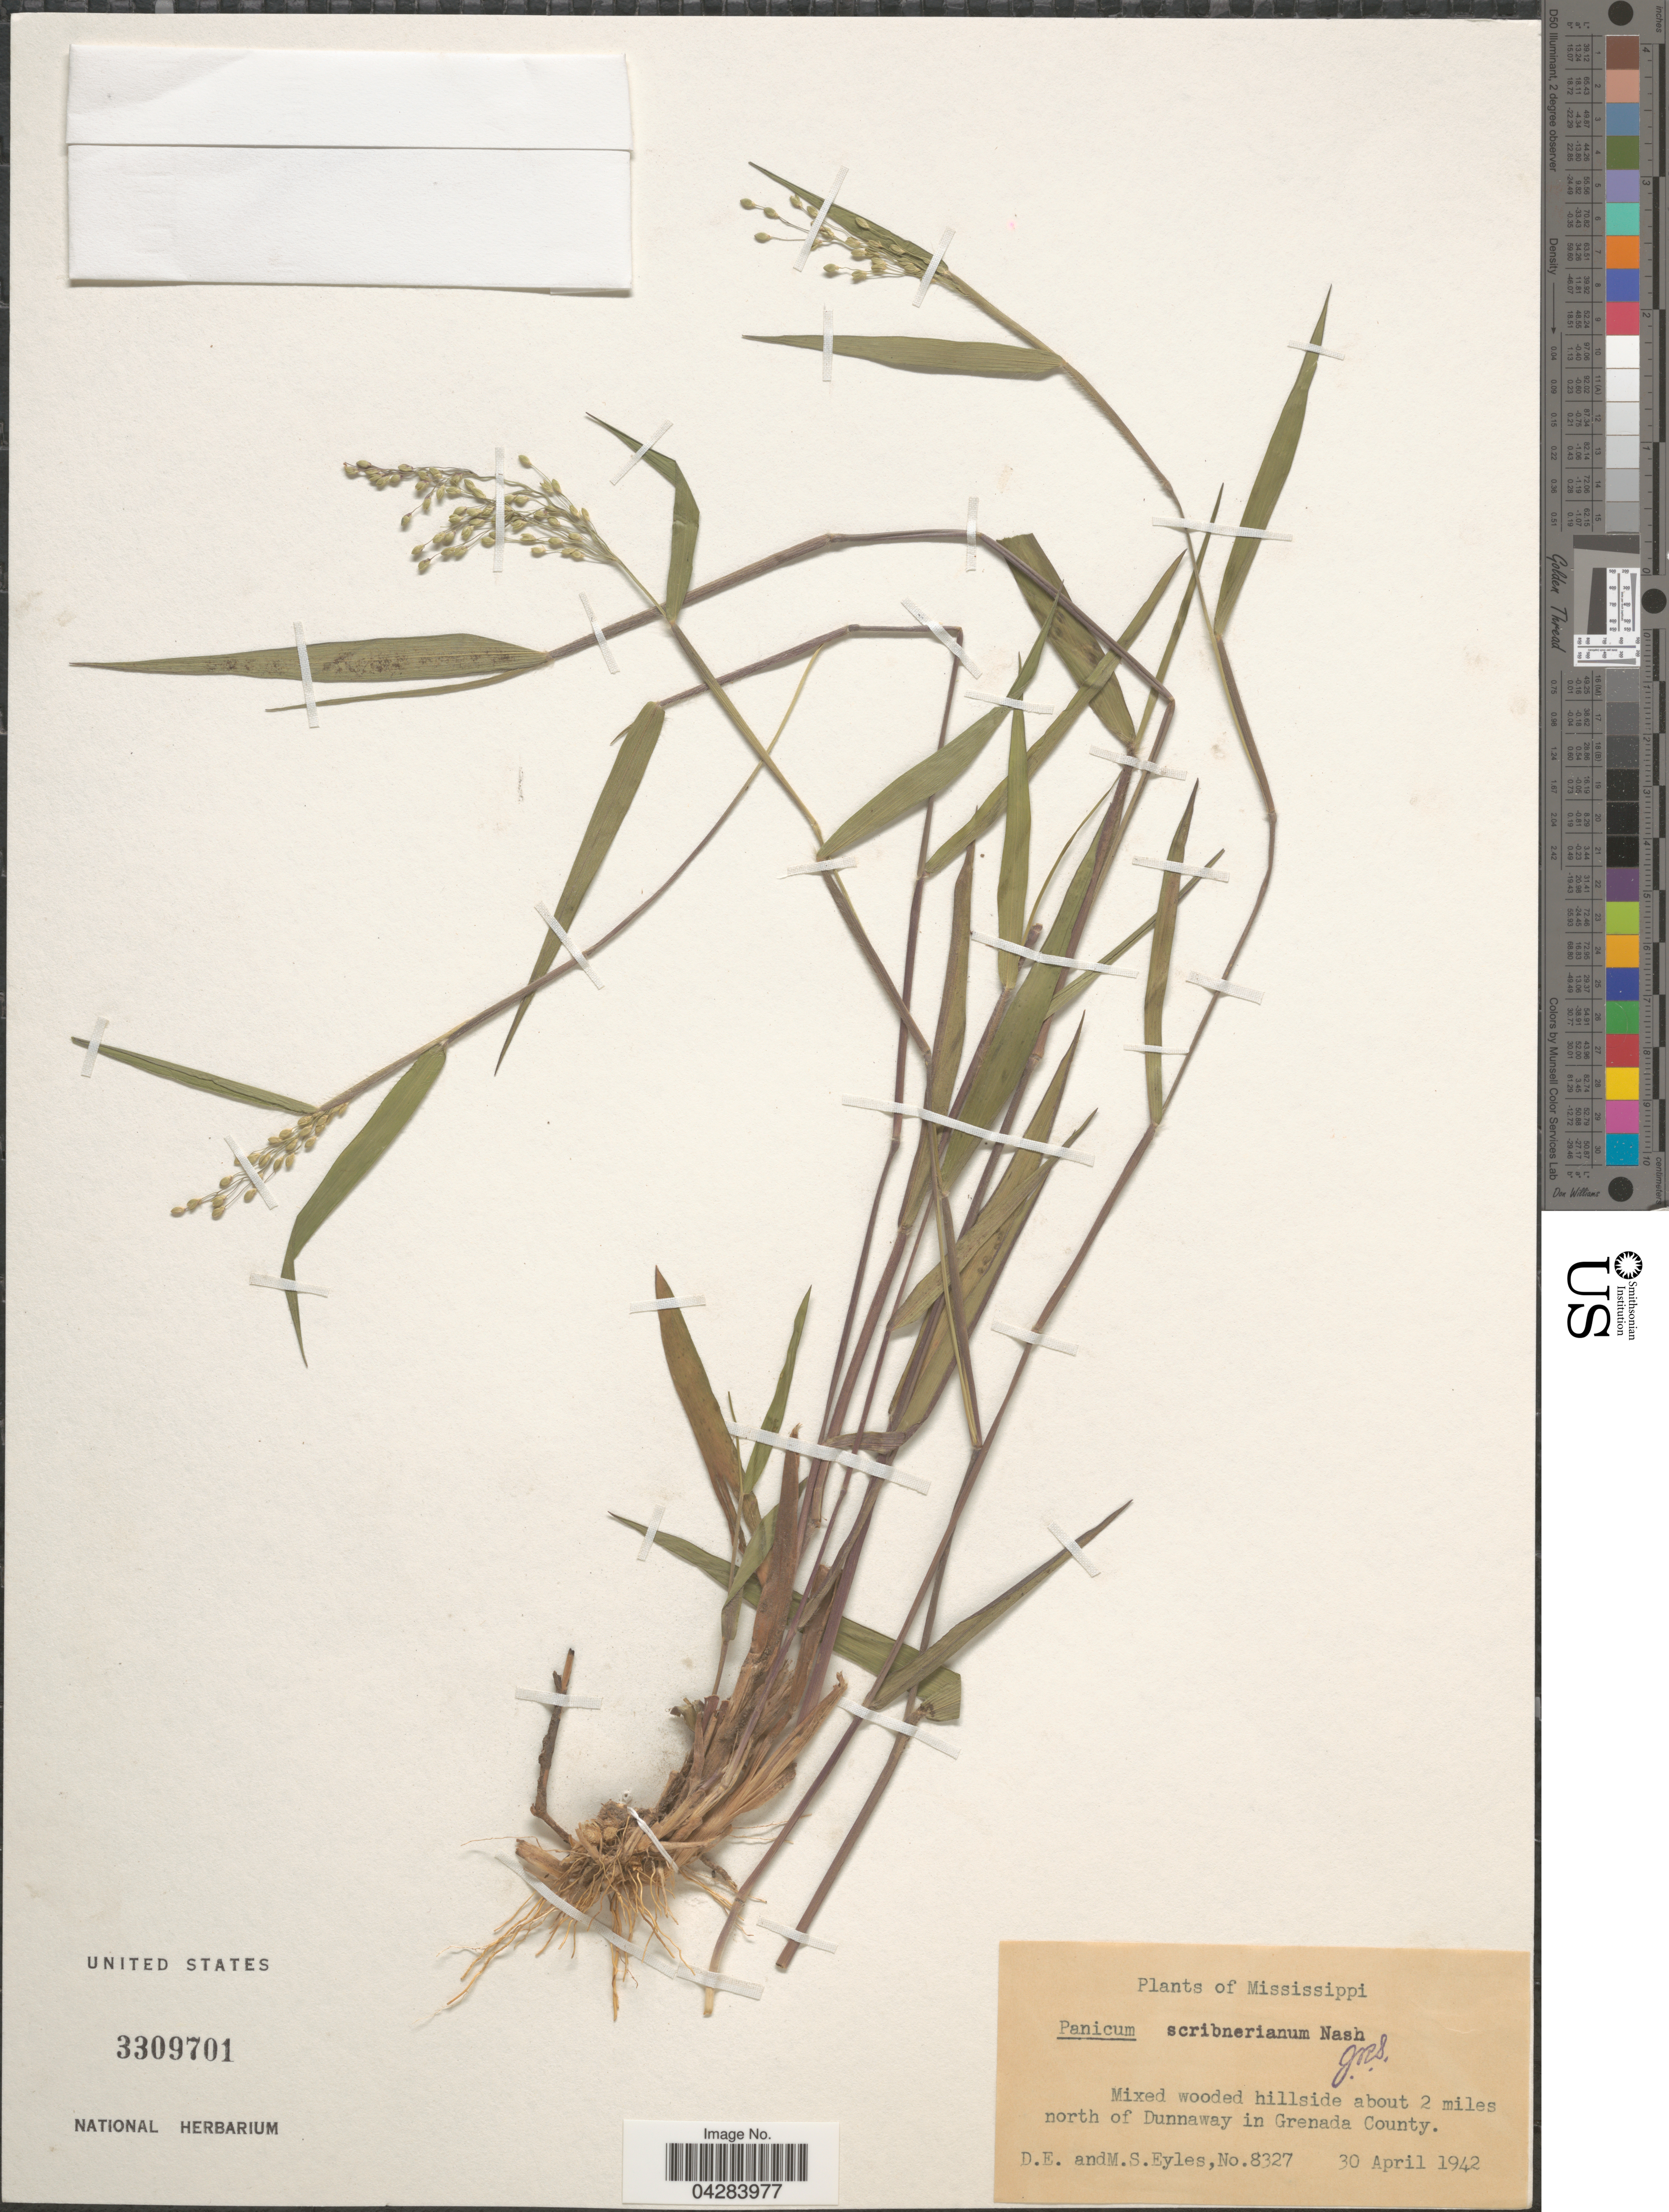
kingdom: Plantae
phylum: Tracheophyta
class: Liliopsida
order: Poales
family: Poaceae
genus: Dichanthelium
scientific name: Dichanthelium oligosanthes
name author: (Schult.) Gould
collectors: D. Eyles & M. Eyles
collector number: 8327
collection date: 1942-04-30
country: United States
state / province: Mississippi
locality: Mixed wooded hillside about 2 miles north of Dunnaway in Grenada County.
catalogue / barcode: US 3309701